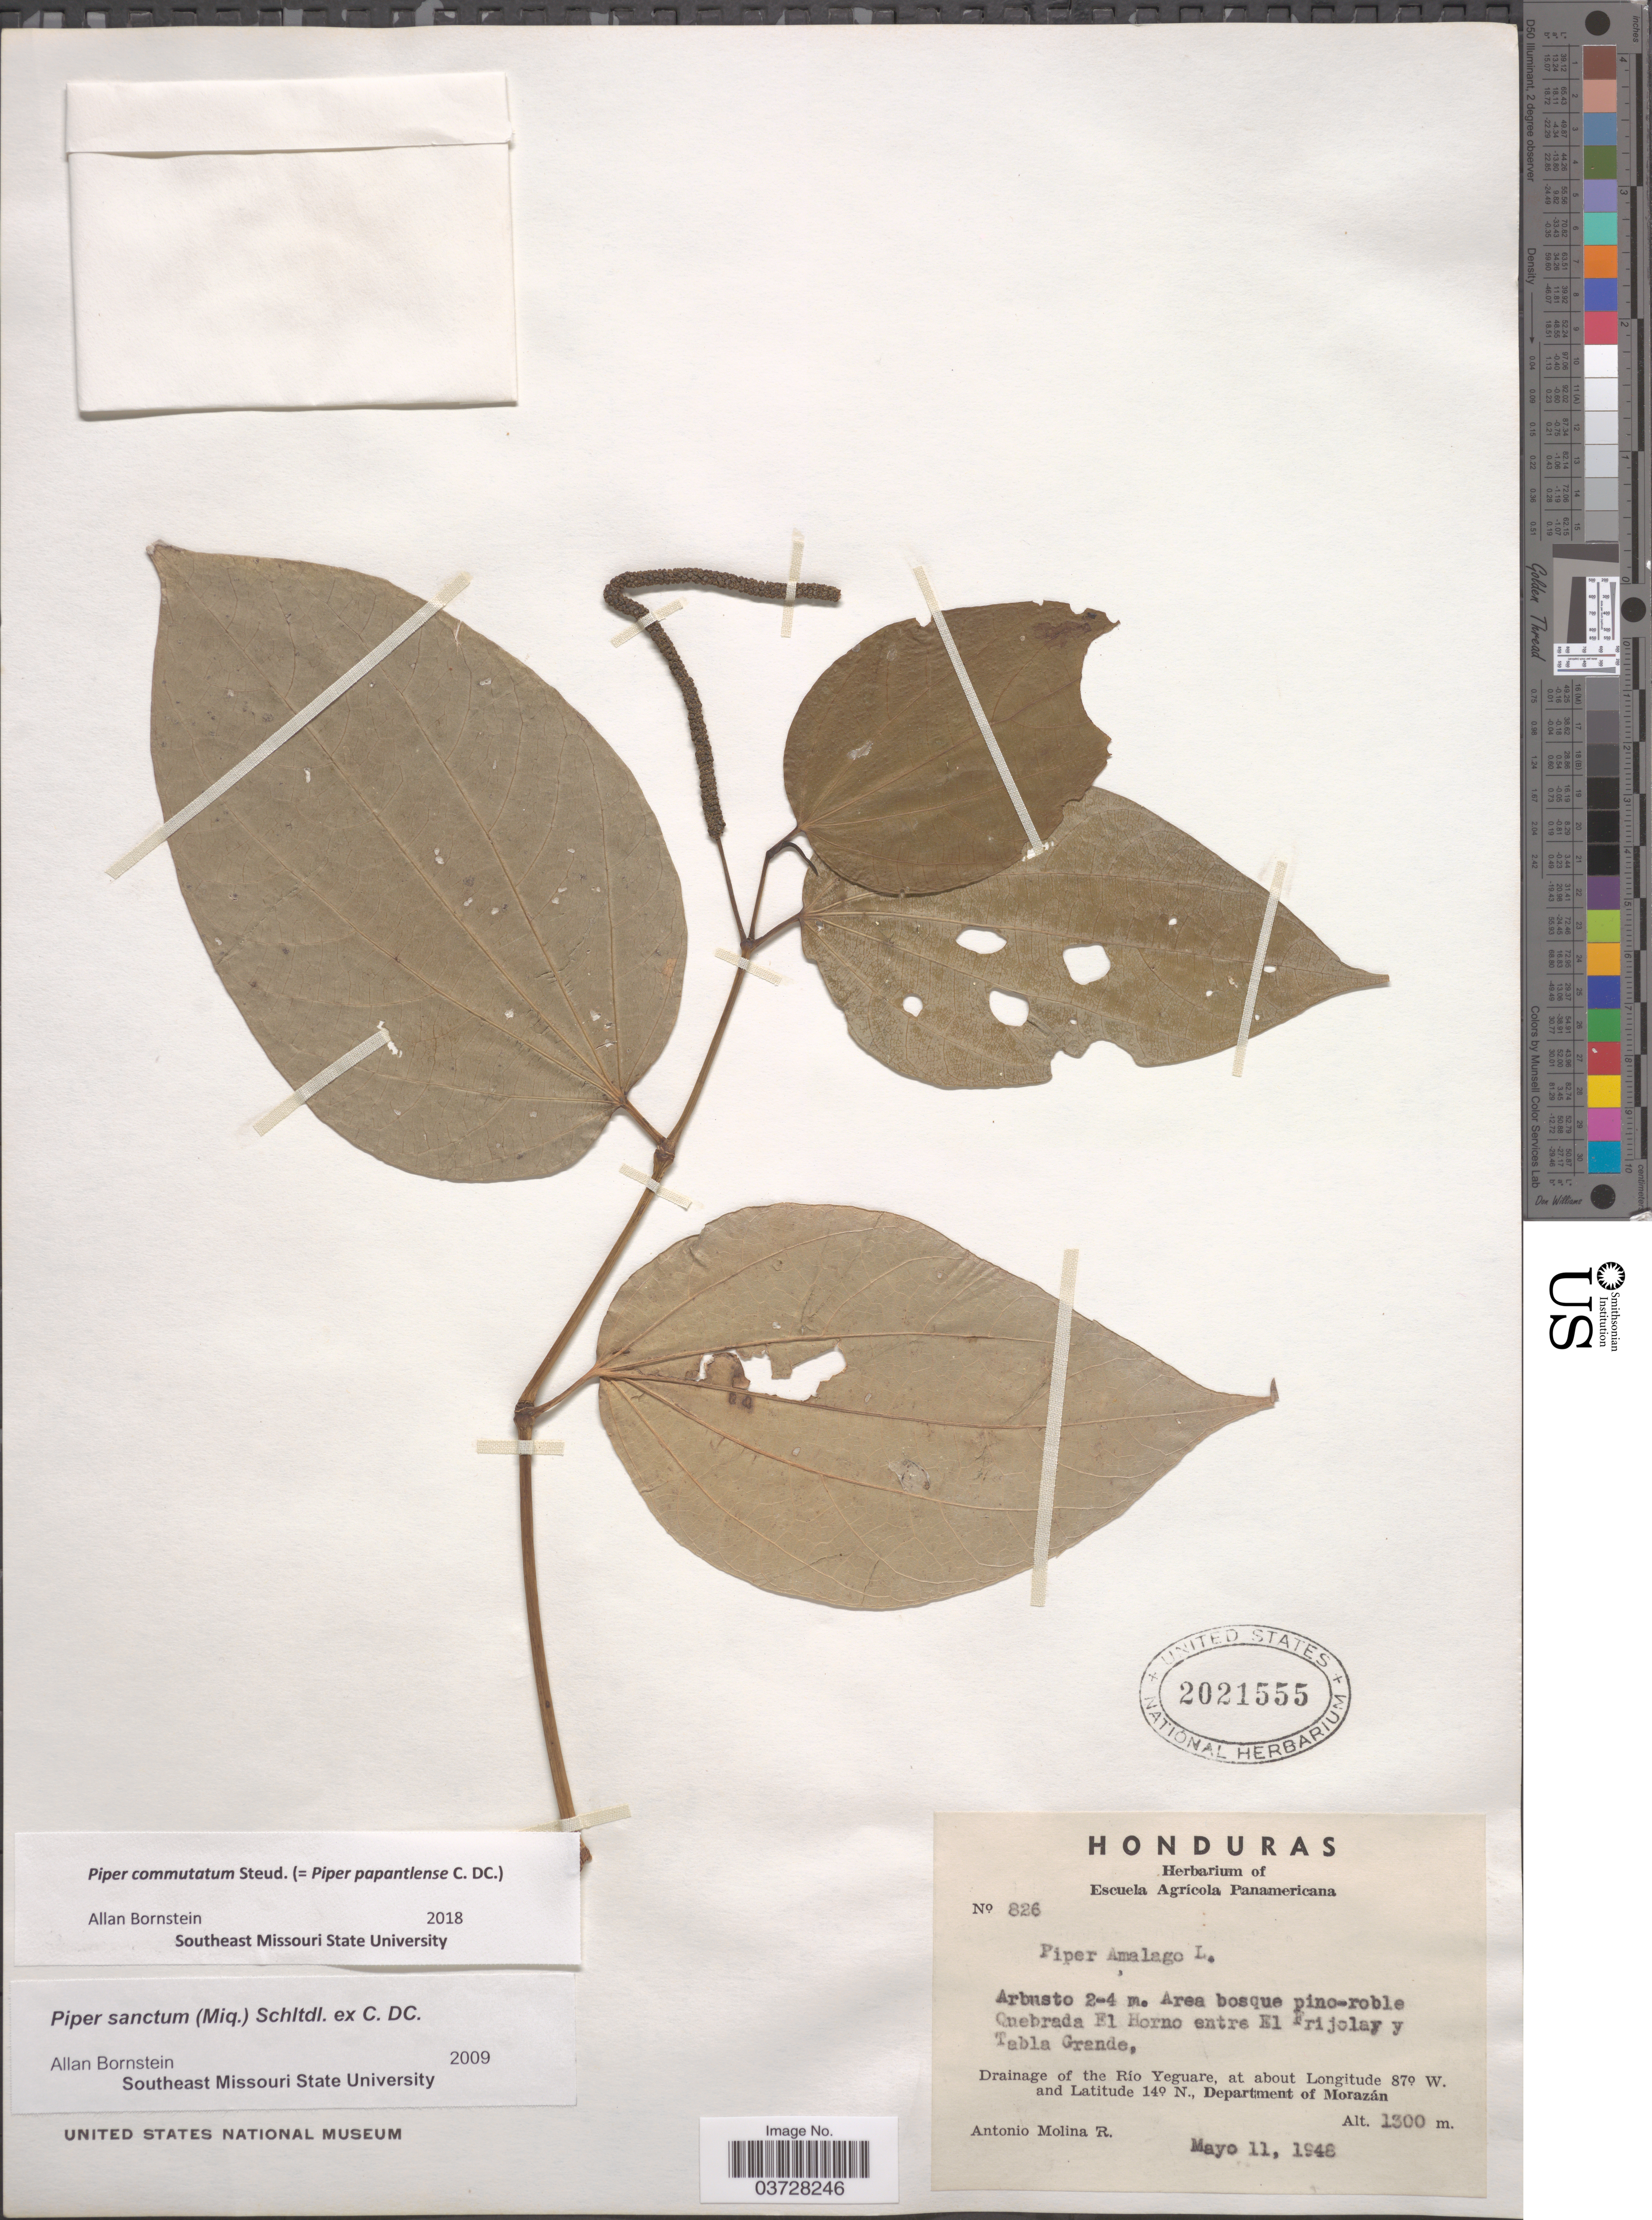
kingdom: Plantae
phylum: Tracheophyta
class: Magnoliopsida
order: Piperales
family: Piperaceae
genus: Piper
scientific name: Piper commutatum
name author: Steud.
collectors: A. Molina R.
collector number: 826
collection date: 1948-05-11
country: Honduras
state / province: Fco. Morazán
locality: Area bosque pino-roble Quebrada El Horno entre El Frijolay y Tabla Grande, Drainage of the Río Yeguare, Department of Morazán.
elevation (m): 1300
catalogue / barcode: US 2021555